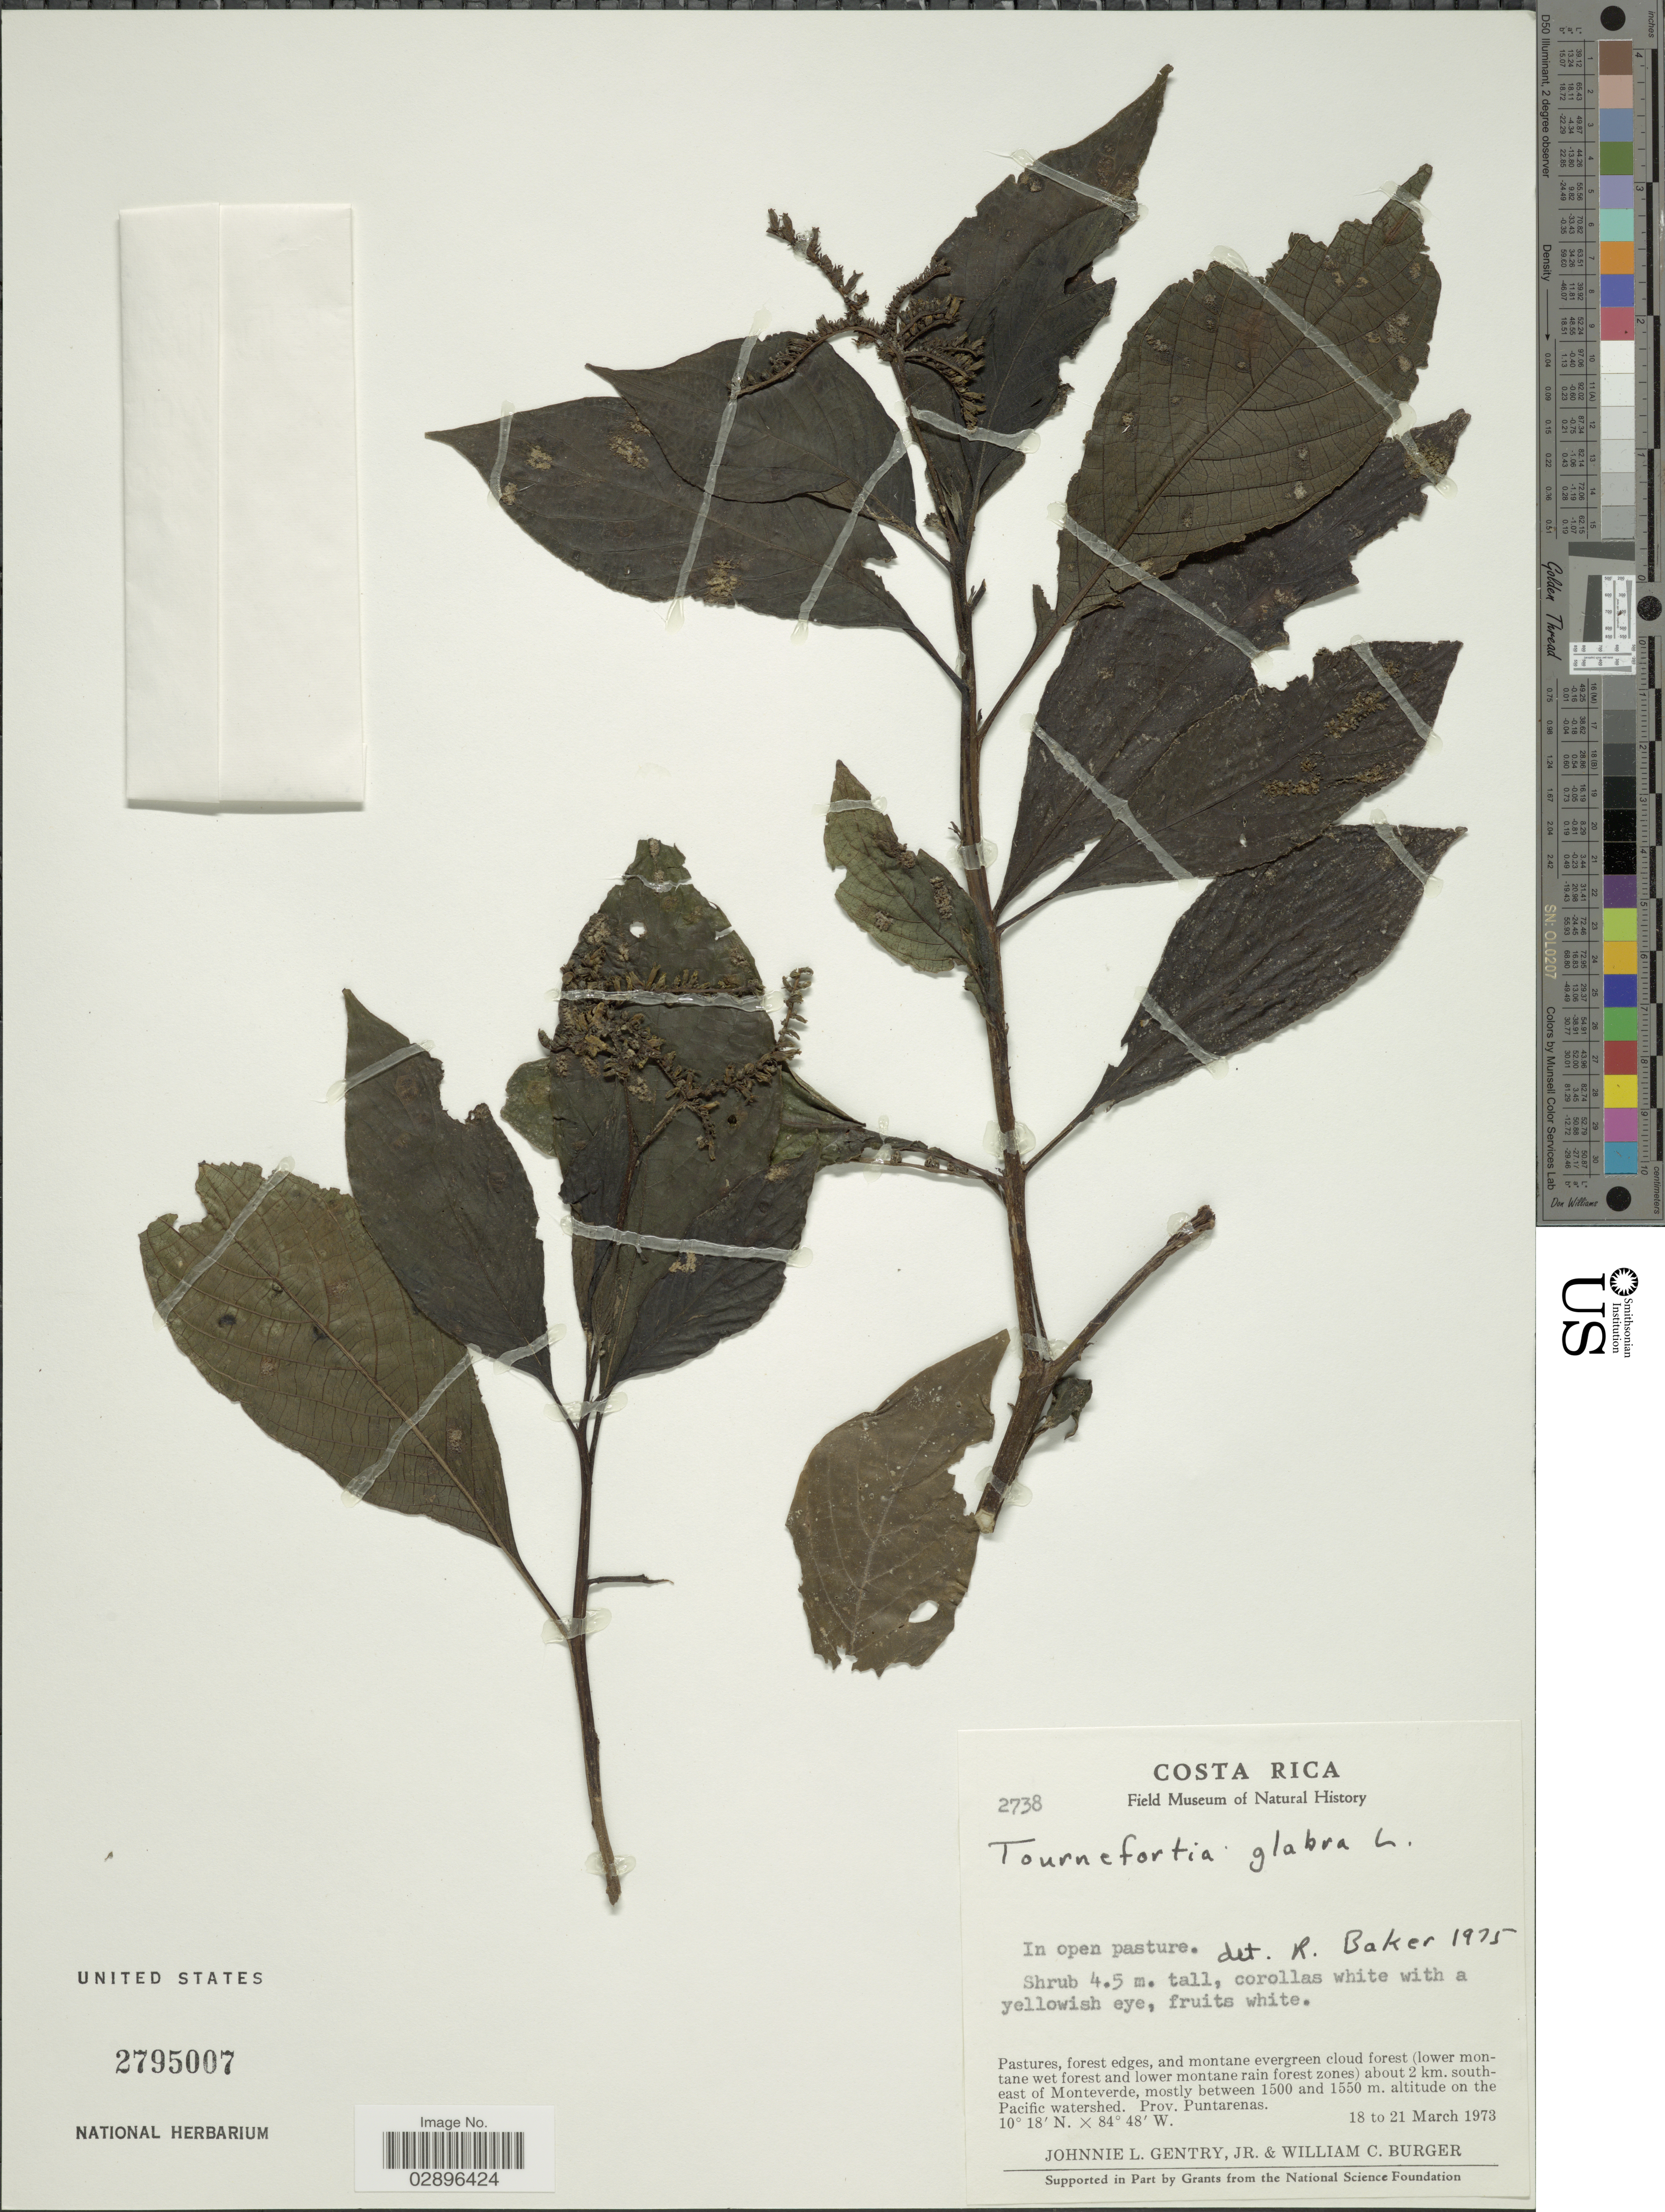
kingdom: Plantae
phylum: Tracheophyta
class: Magnoliopsida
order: Boraginales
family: Heliotropiaceae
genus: Tournefortia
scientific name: Tournefortia glabra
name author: L.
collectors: J. L. Gentry & W. Burger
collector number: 2738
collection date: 1973-03-18/1973-03-21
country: Costa Rica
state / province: Puntarenas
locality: About 2 km. south-east of Monteverde, on the Pacific watershed.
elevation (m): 1500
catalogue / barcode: US 2795007